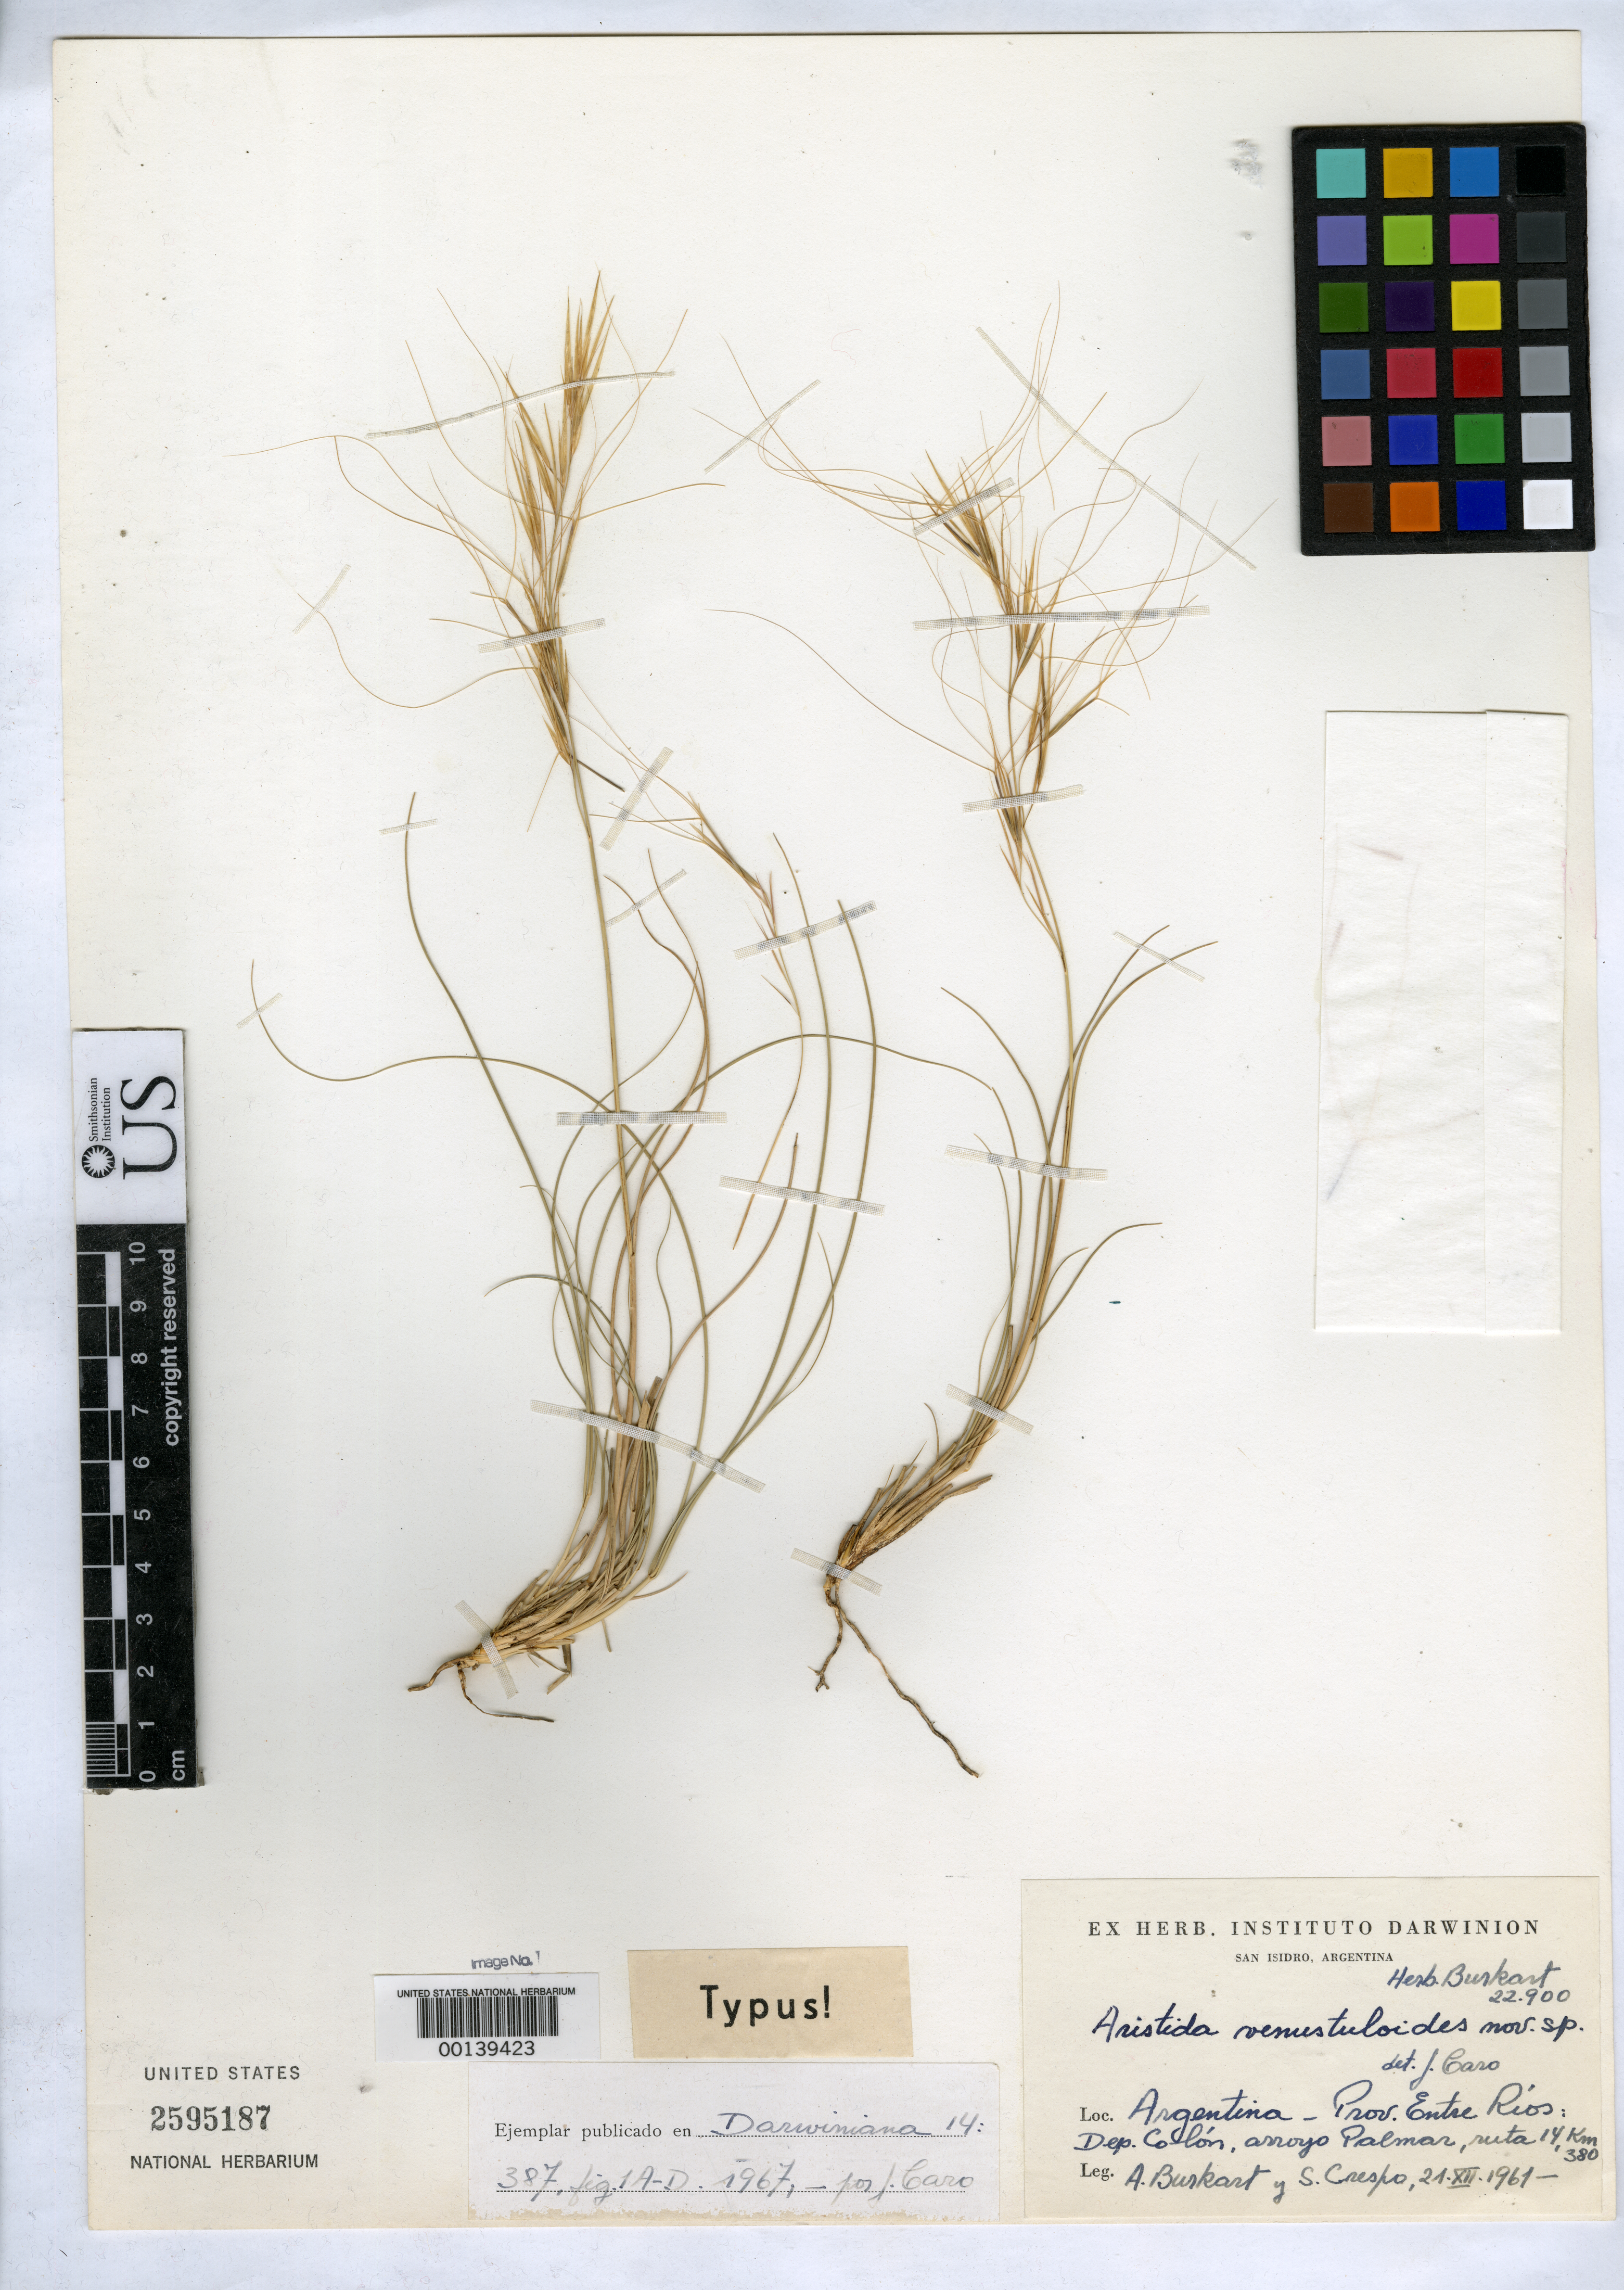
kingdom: Plantae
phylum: Tracheophyta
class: Liliopsida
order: Poales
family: Poaceae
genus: Aristida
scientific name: Aristida venustuloides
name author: Caro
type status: Holotype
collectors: A. E. Burkart & S. Crespo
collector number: Burkart 22.900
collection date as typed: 21 Dec 1961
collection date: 1961-12-21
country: Argentina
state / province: Entre Ríos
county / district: Colon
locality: Arroyo Palmar, route 14, km. 380.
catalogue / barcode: US 2595187